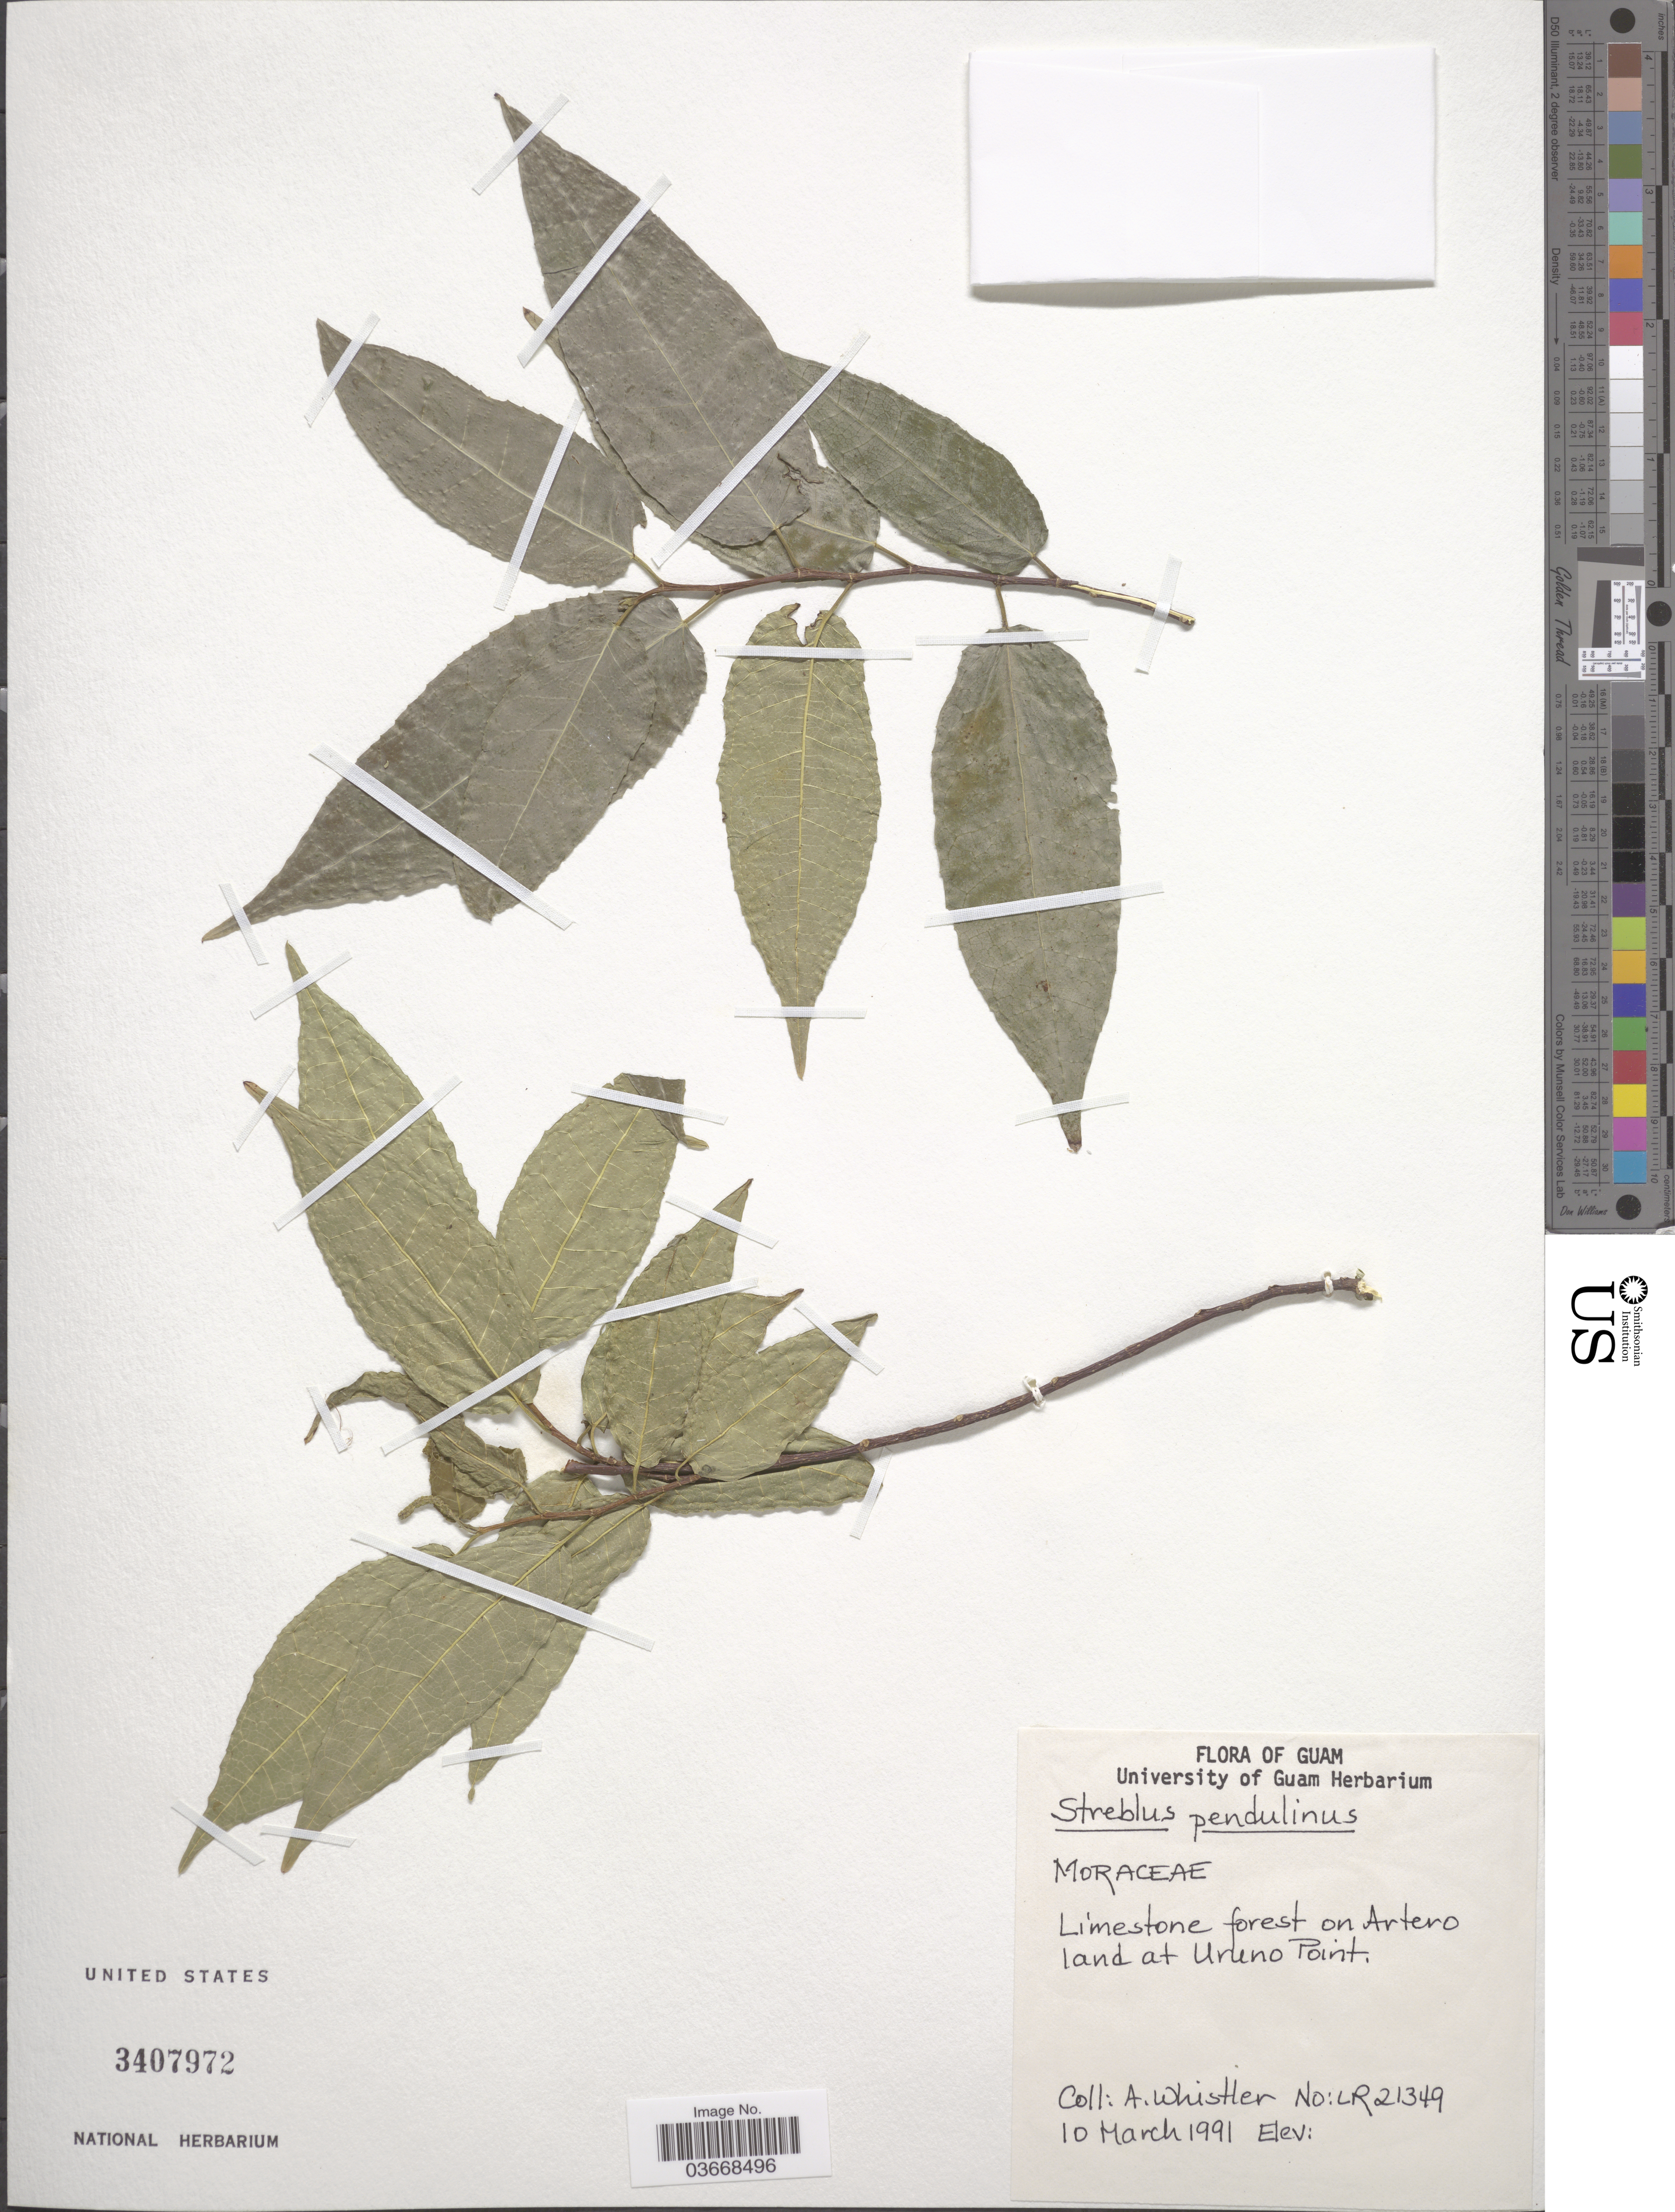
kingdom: Plantae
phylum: Tracheophyta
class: Magnoliopsida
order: Rosales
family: Moraceae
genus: Paratrophis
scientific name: Paratrophis pendulina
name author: (Endl.) E. M. Gardner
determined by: Wagner, W. L., (BOT), Smithsonian Institution - National Museum of Natural History (UNITED STATES)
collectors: A. Whistler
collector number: LR21349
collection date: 1991-03-10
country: Guam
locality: Limestone forest on Artero land at Uruno Point.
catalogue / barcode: US 3407972